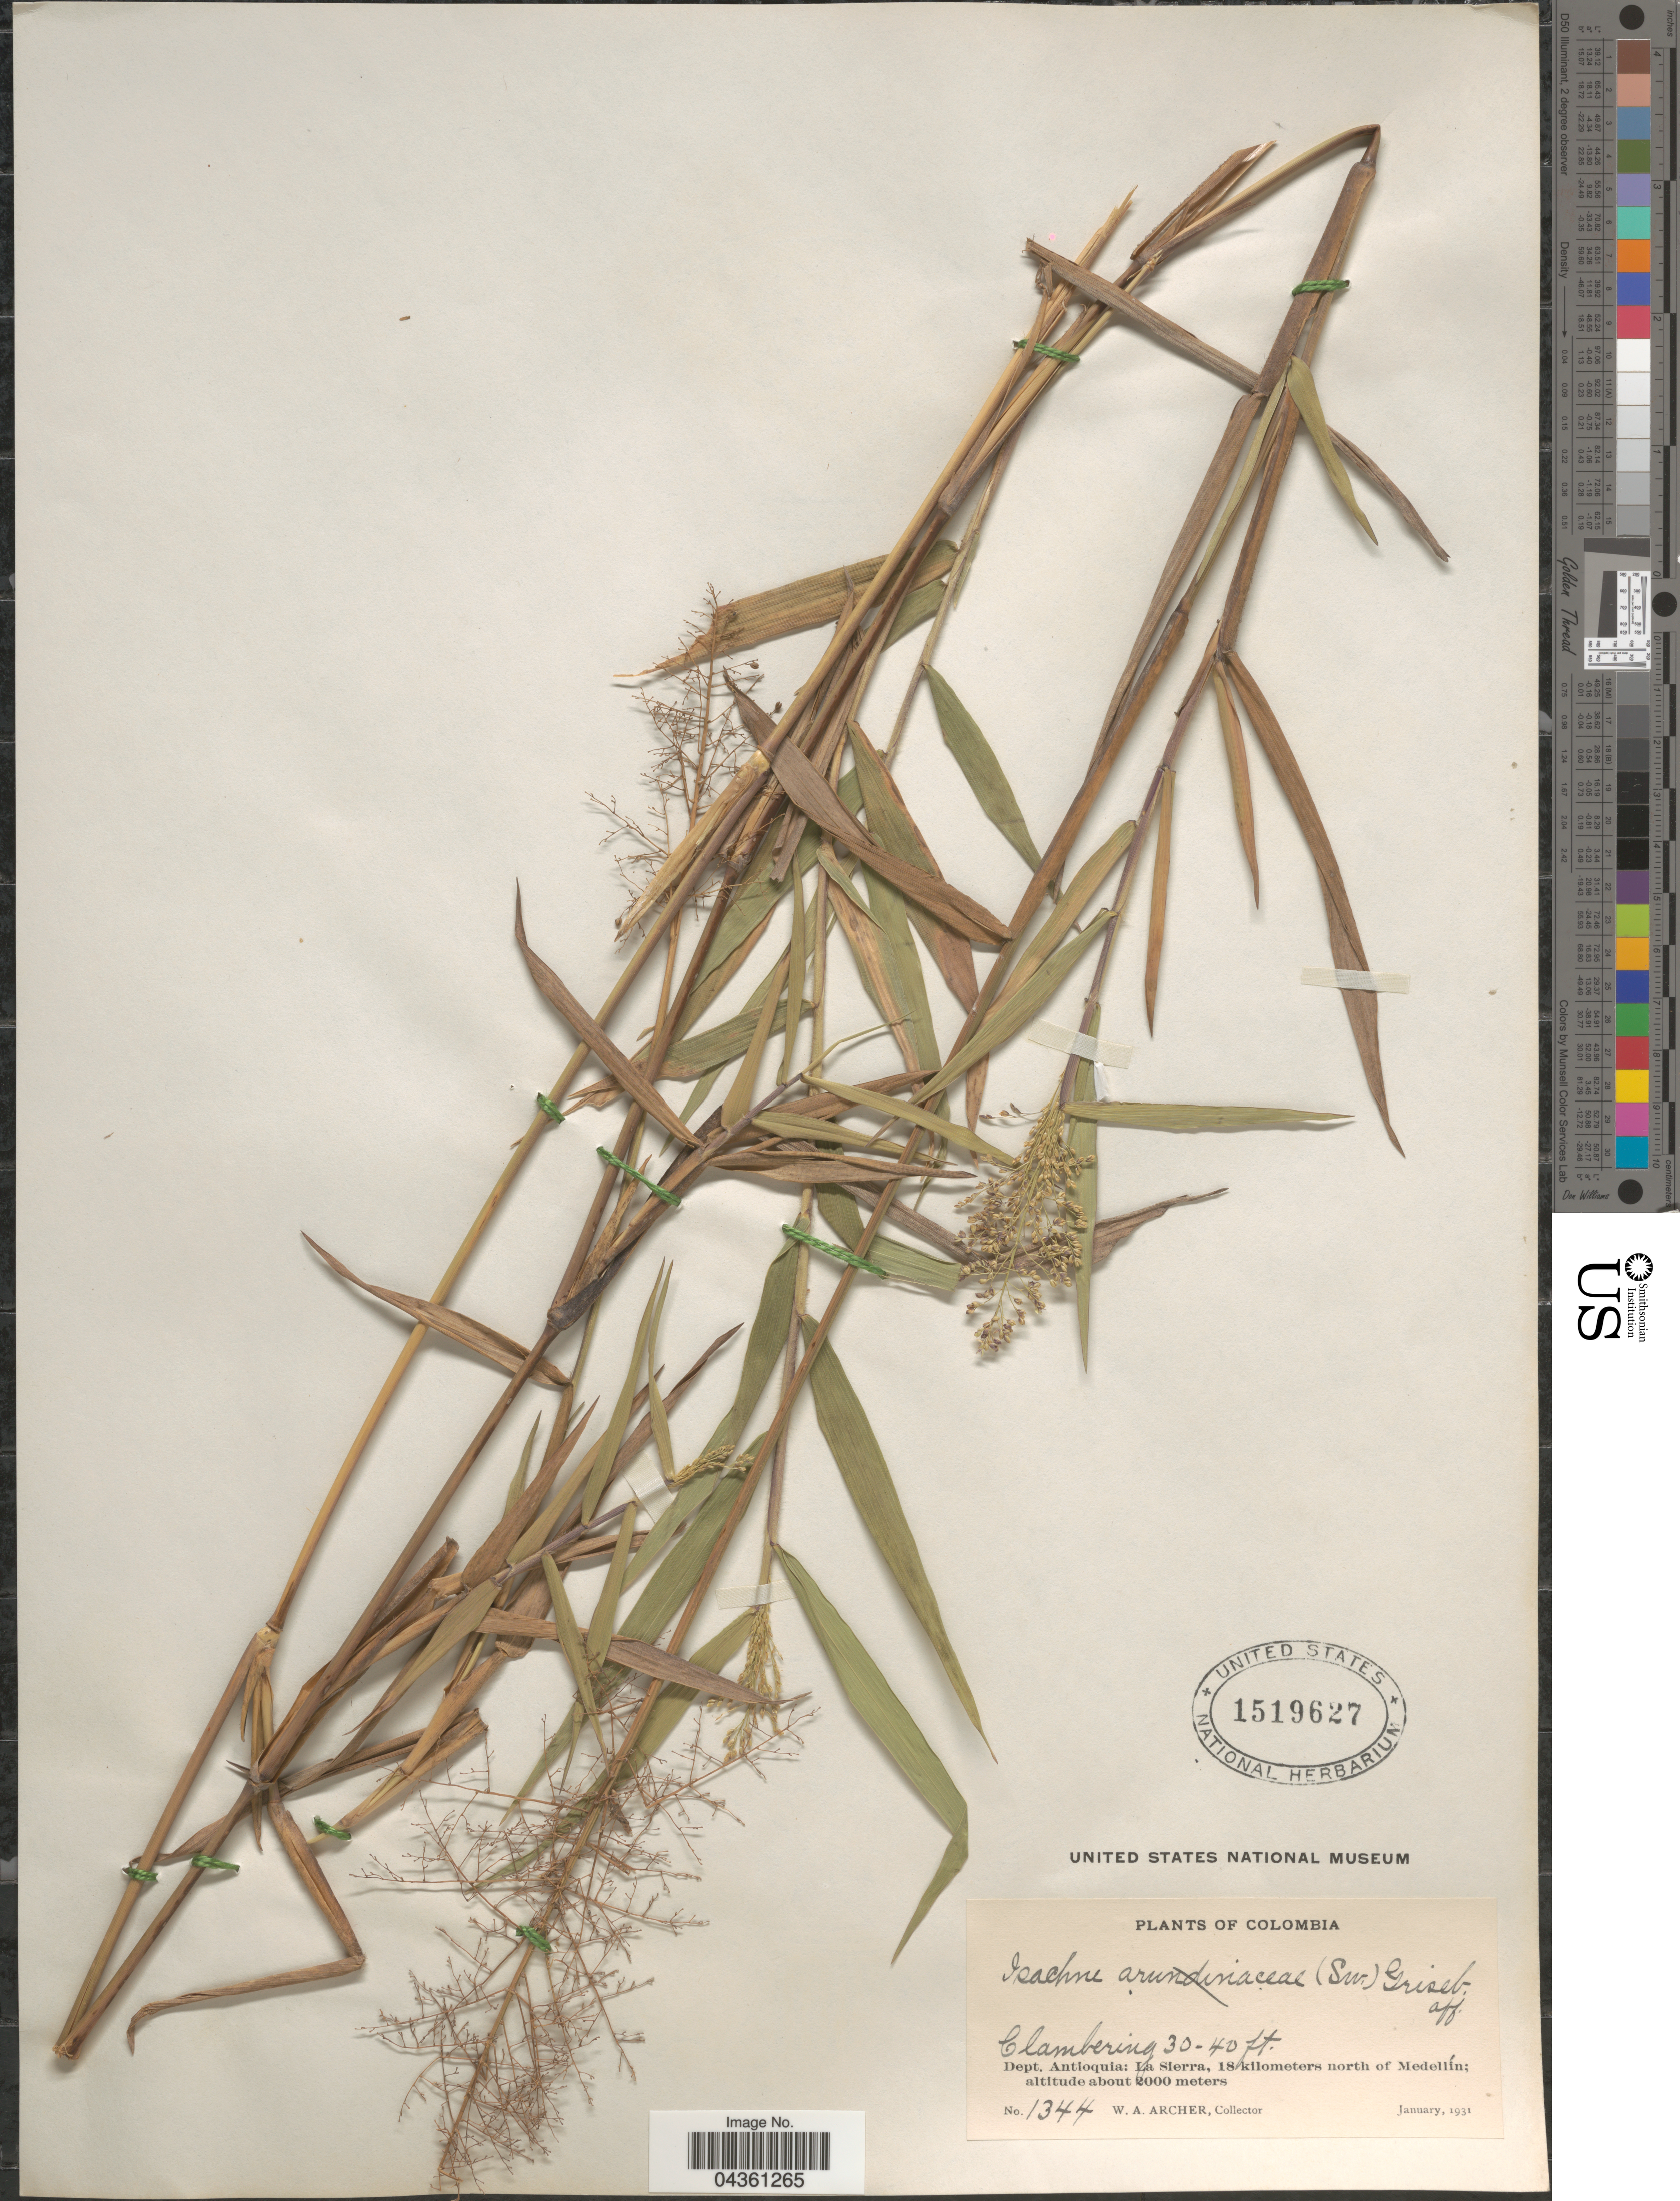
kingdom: Plantae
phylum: Tracheophyta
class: Liliopsida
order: Poales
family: Poaceae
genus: Isachne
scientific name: Isachne ligulata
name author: Swallen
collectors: W. Archer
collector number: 1344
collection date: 1931-01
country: Colombia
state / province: Antioquia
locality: Dept. Antioquia: La Sierra, 18 kilometers north of Medellín.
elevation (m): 2000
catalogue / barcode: US 1519627